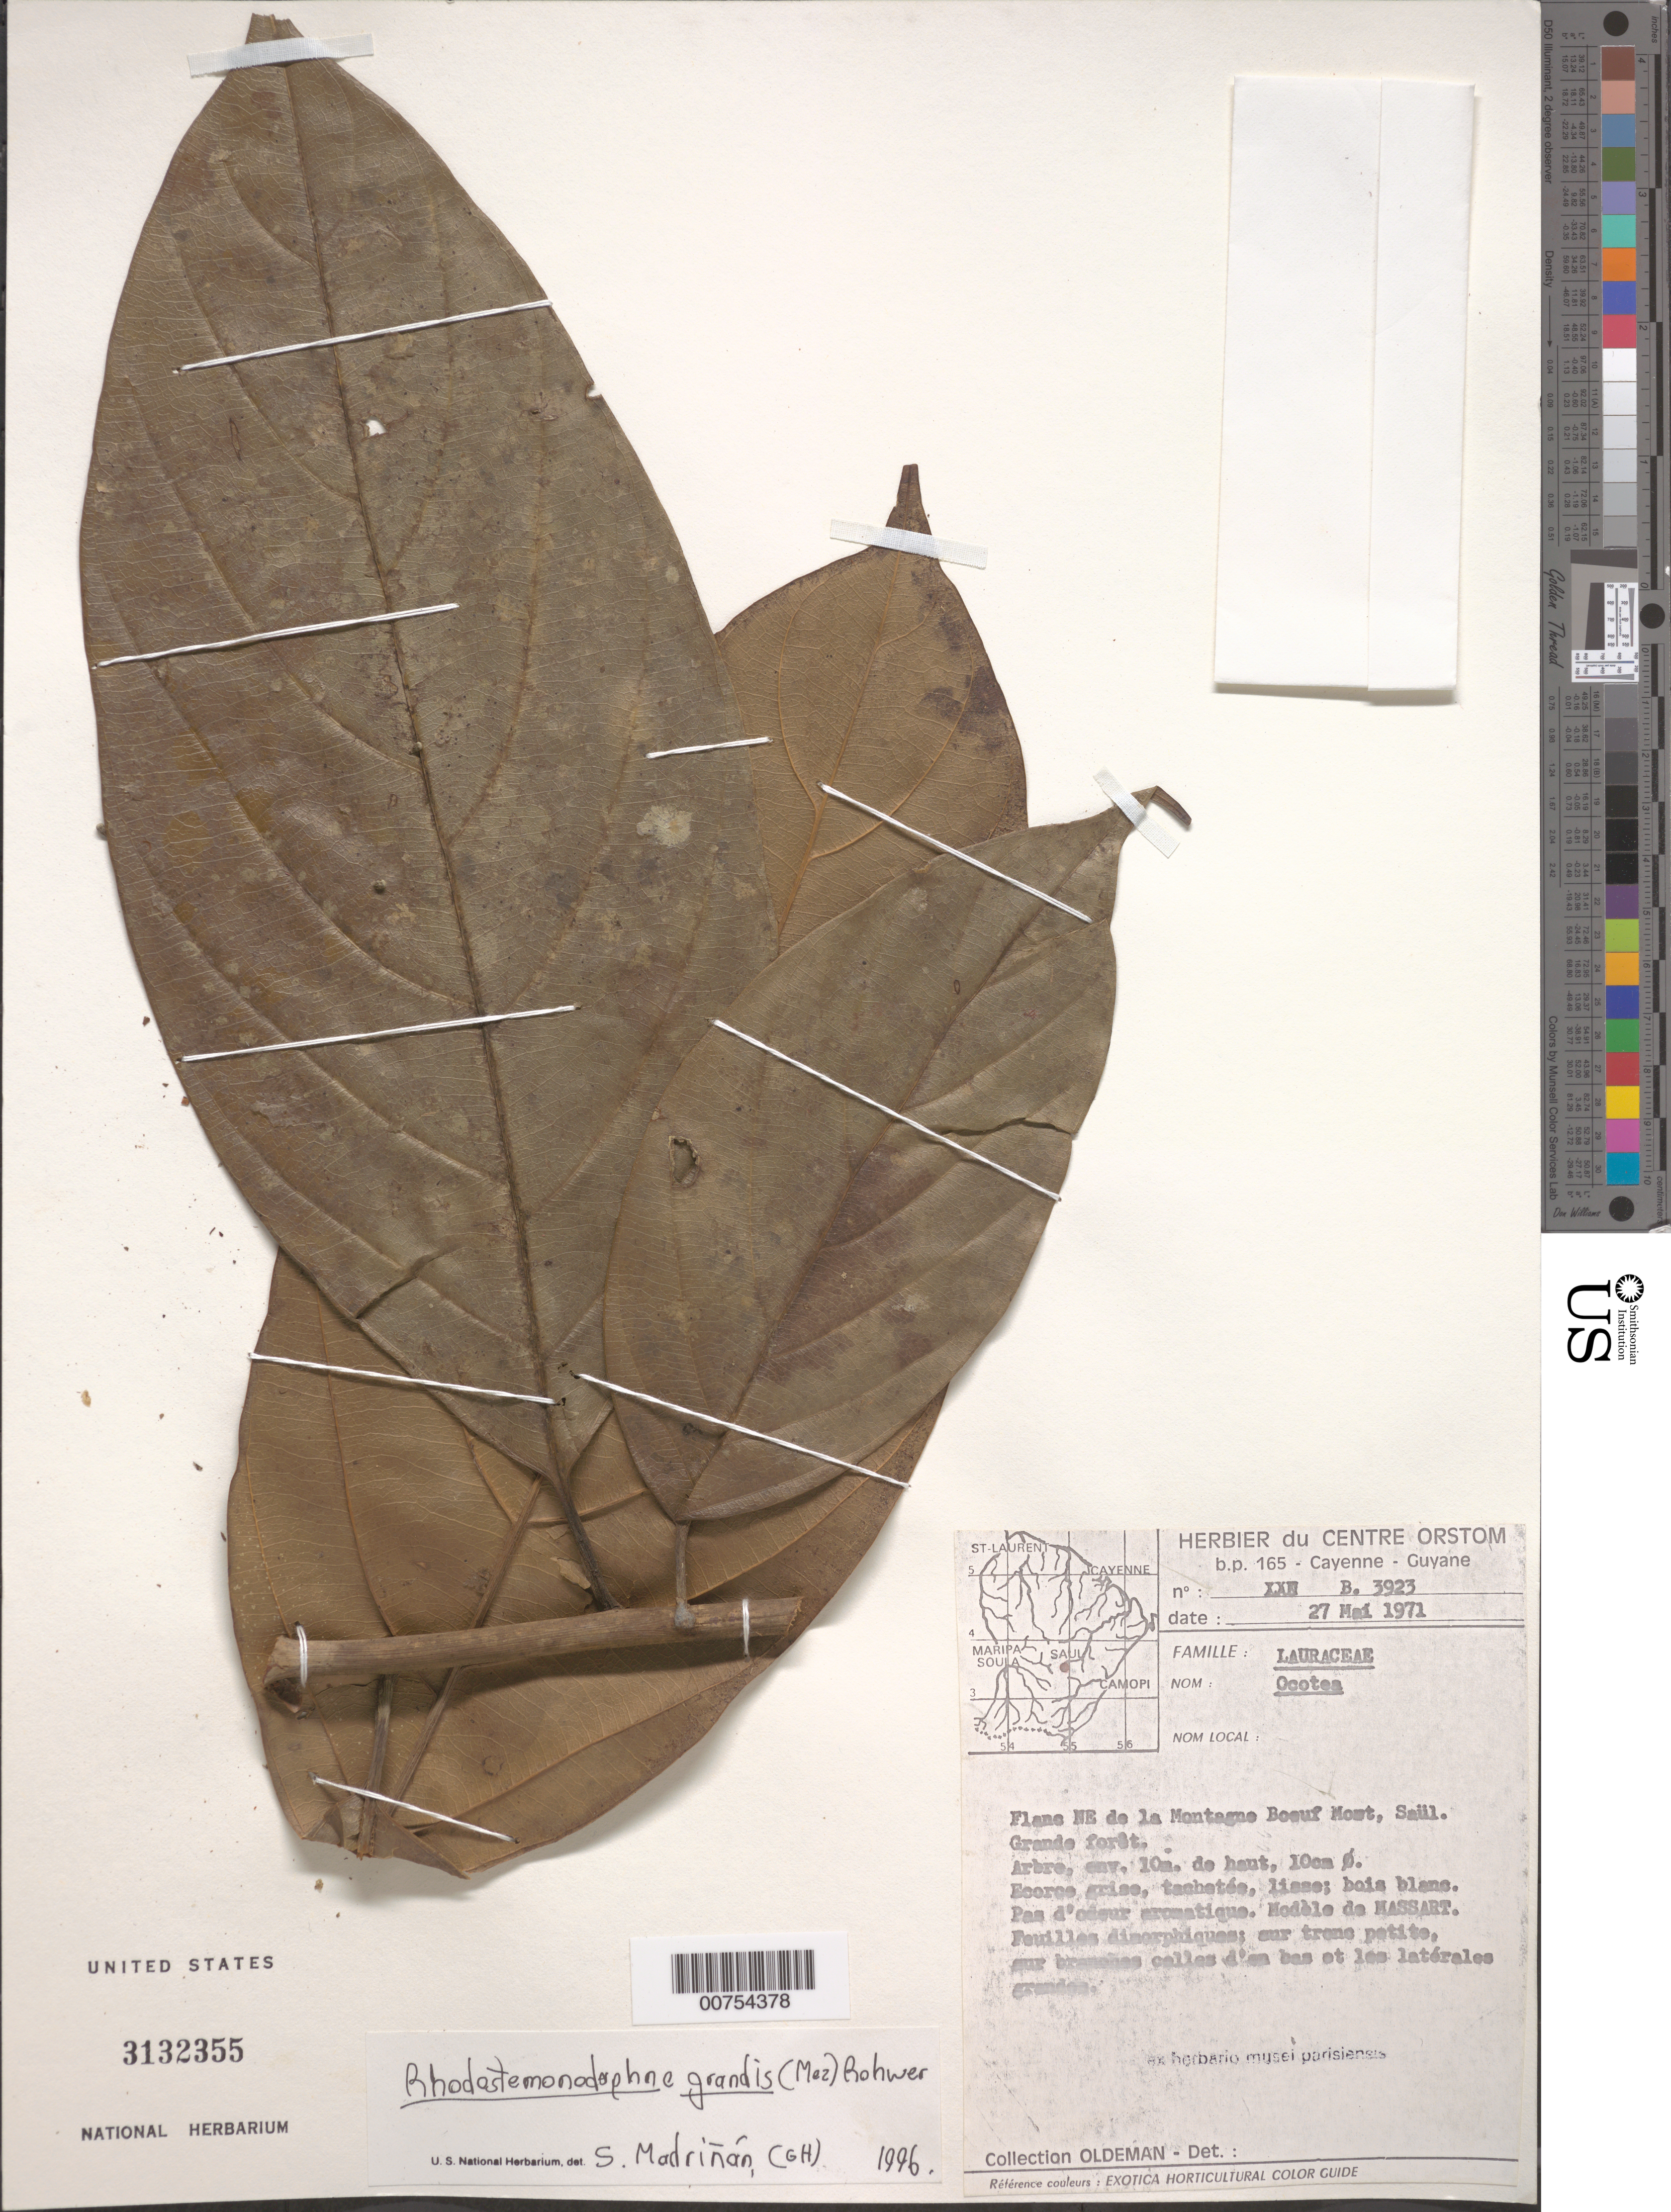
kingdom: Plantae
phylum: Tracheophyta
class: Magnoliopsida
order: Laurales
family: Lauraceae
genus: Rhodostemonodaphne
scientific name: Rhodostemonodaphne grandis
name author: (Mez) Rohwer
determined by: Madriñán, S.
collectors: R. Oldeman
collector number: B 3923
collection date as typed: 27-May-71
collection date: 1971-05-27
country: French Guiana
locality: Saül, Montagne Boeuf Mort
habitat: Tall forest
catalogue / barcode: US 3132355